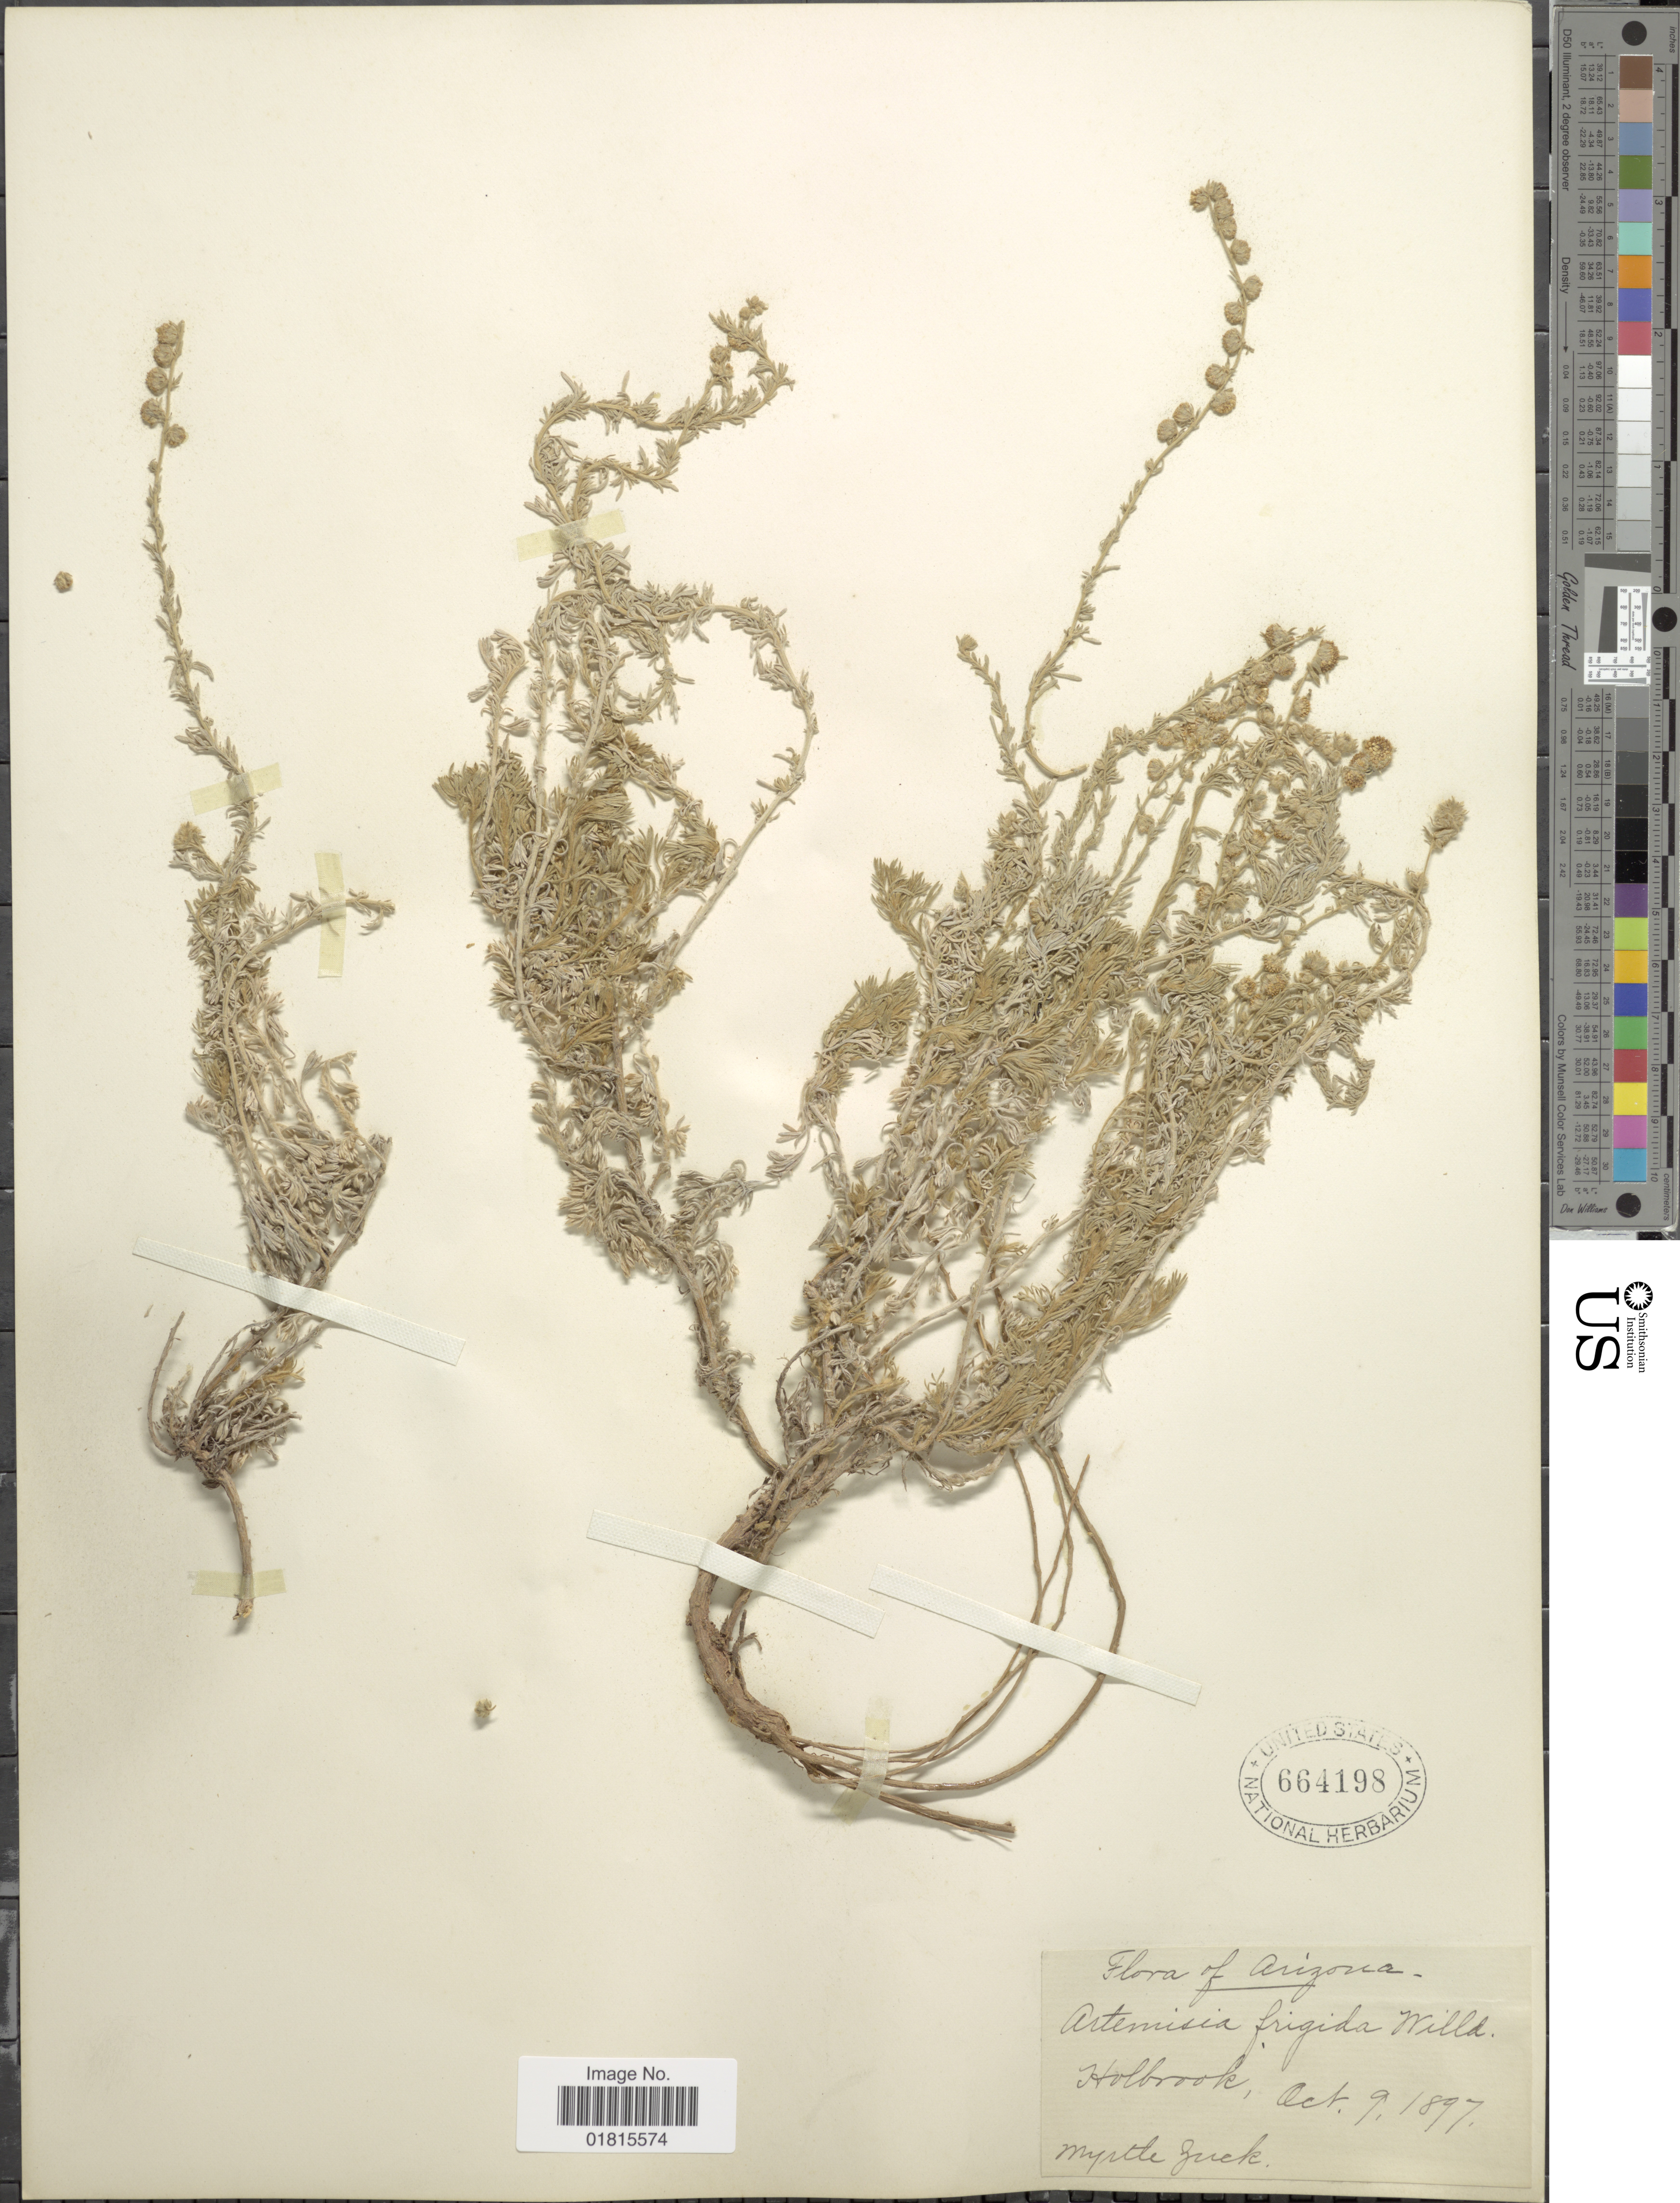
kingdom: Plantae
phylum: Tracheophyta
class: Magnoliopsida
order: Asterales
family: Asteraceae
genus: Artemisia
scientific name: Artemisia frigida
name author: Willd.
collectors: M. Zuck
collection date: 1897-10-09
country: United States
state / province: Arizona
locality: Holbrook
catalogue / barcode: US 664198